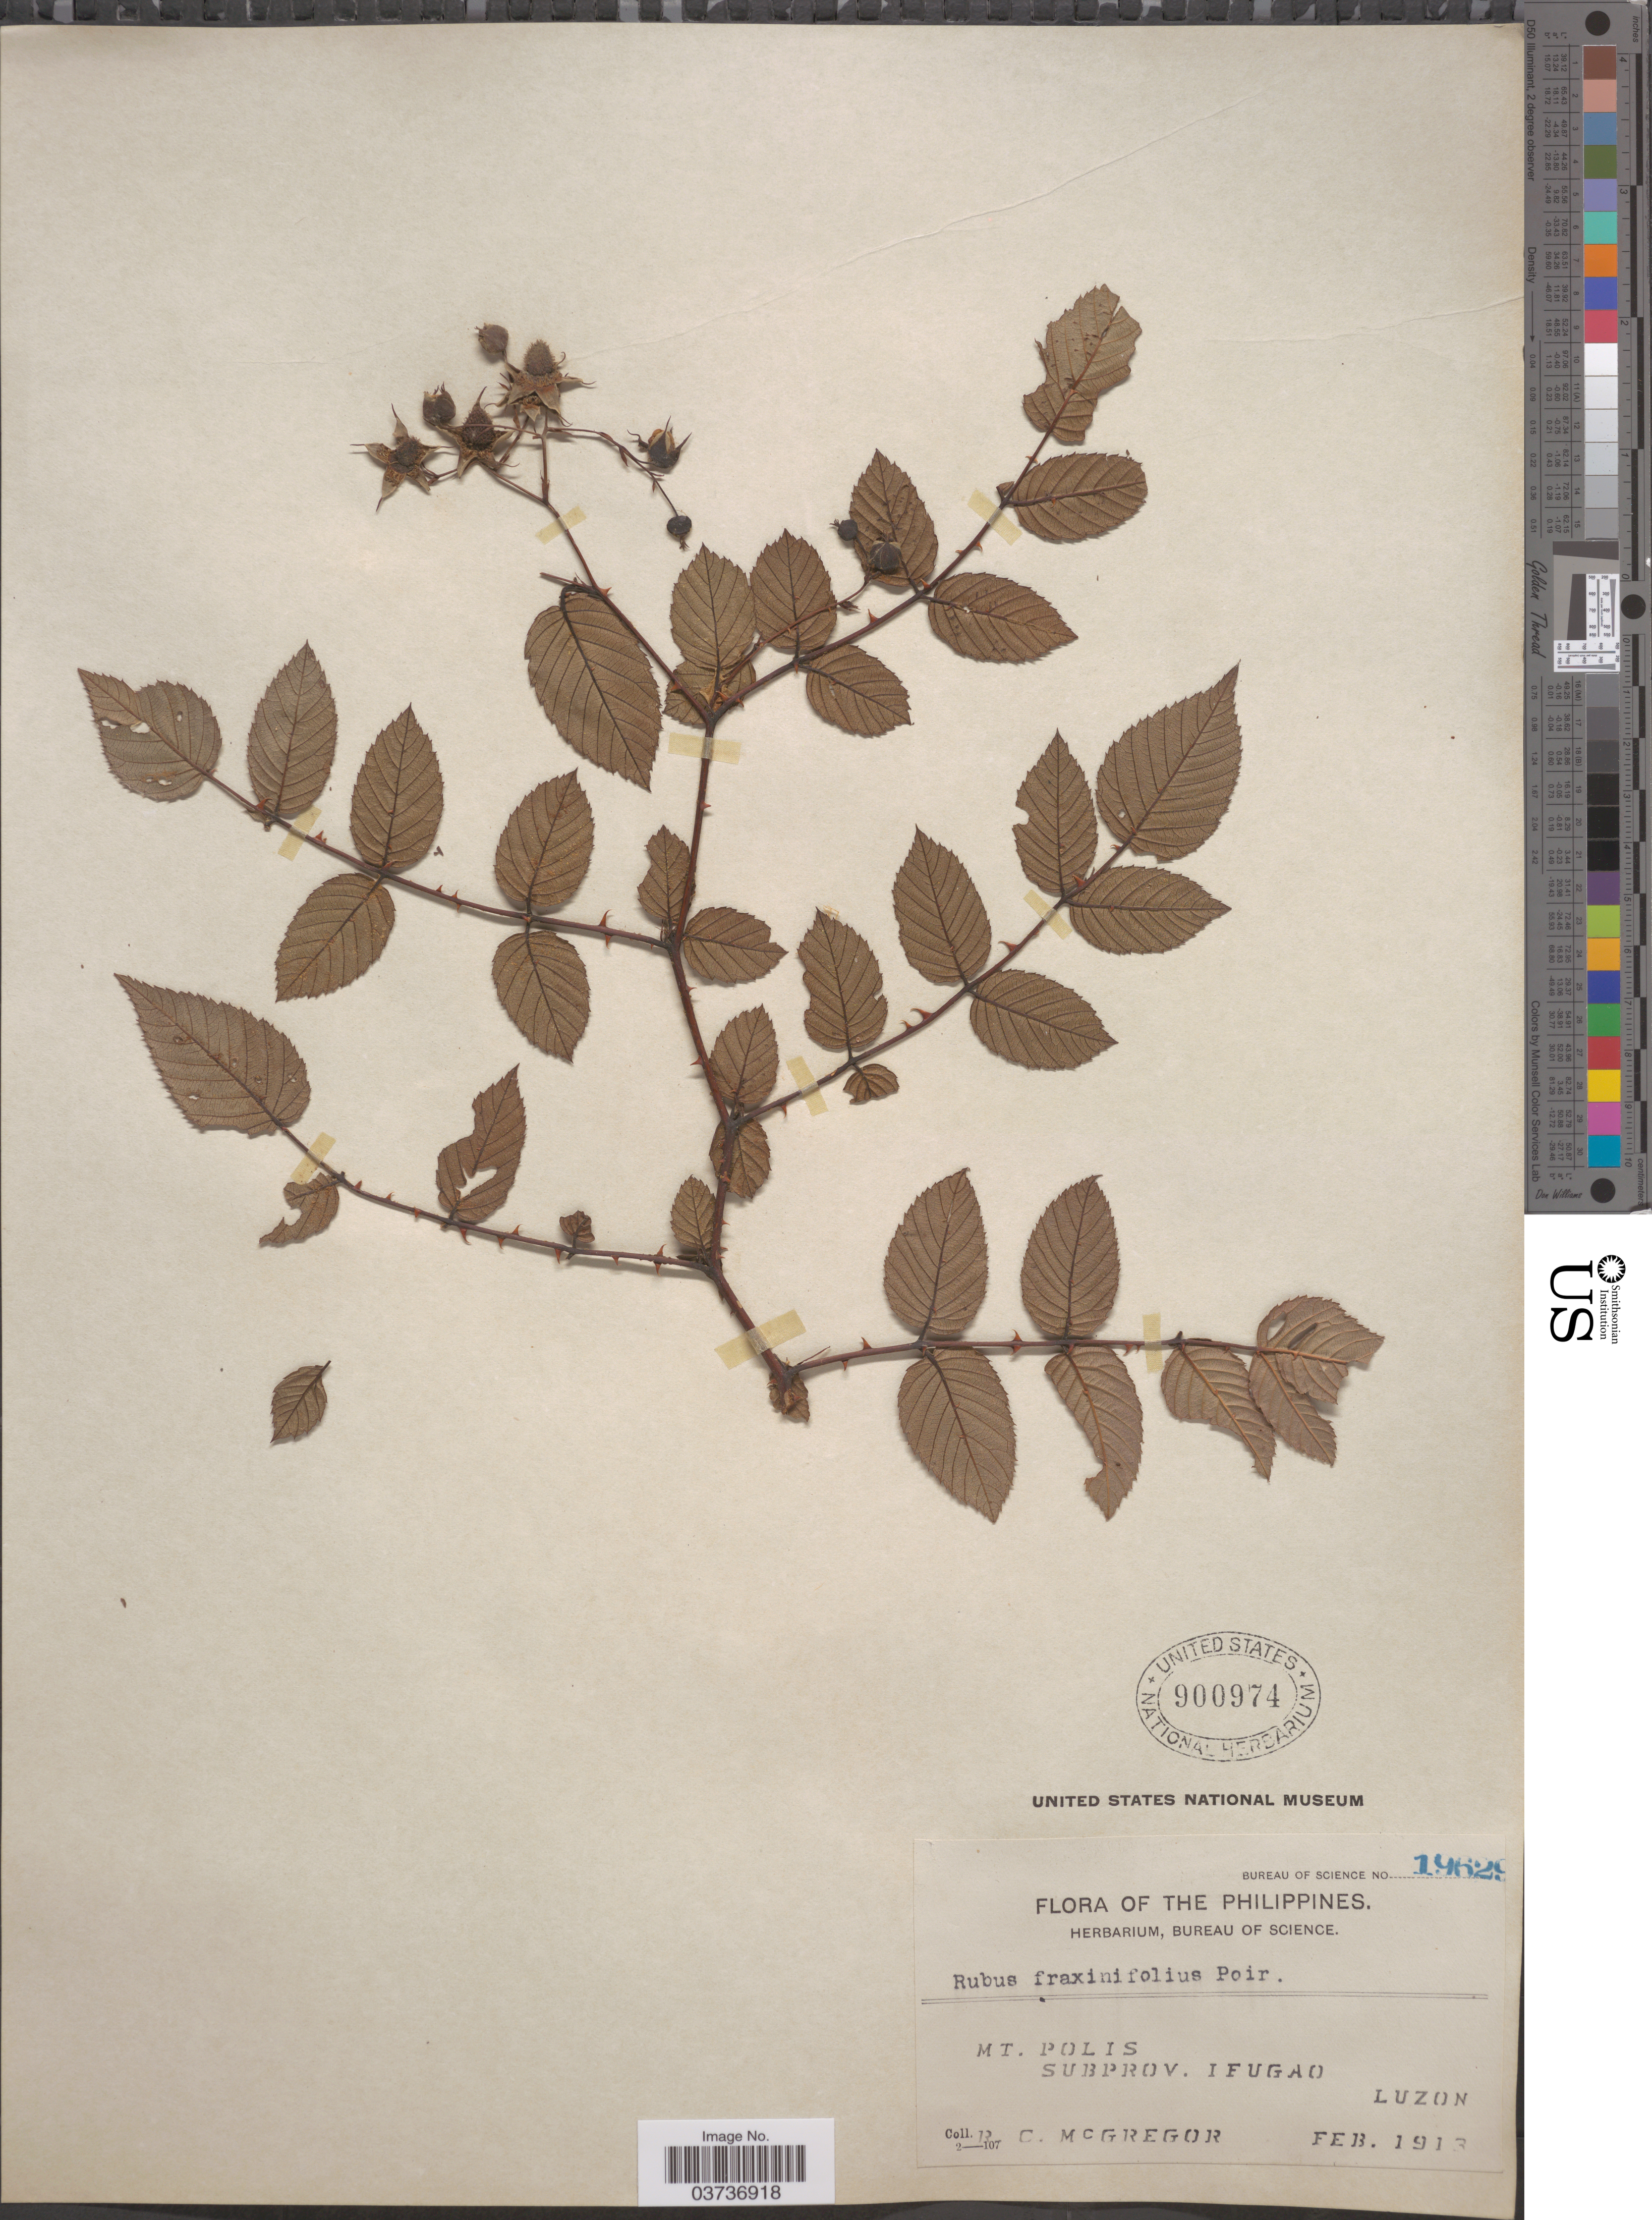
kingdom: Plantae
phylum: Tracheophyta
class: Magnoliopsida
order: Rosales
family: Rosaceae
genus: Rubus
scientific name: Rubus fraxinifolius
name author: Hayata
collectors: R. C. McGregor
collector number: Bureau of Science 19629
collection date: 1913-02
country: Philippines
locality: Mt. Polis. Subprov. Ifugao. Luzon.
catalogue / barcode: US 900974